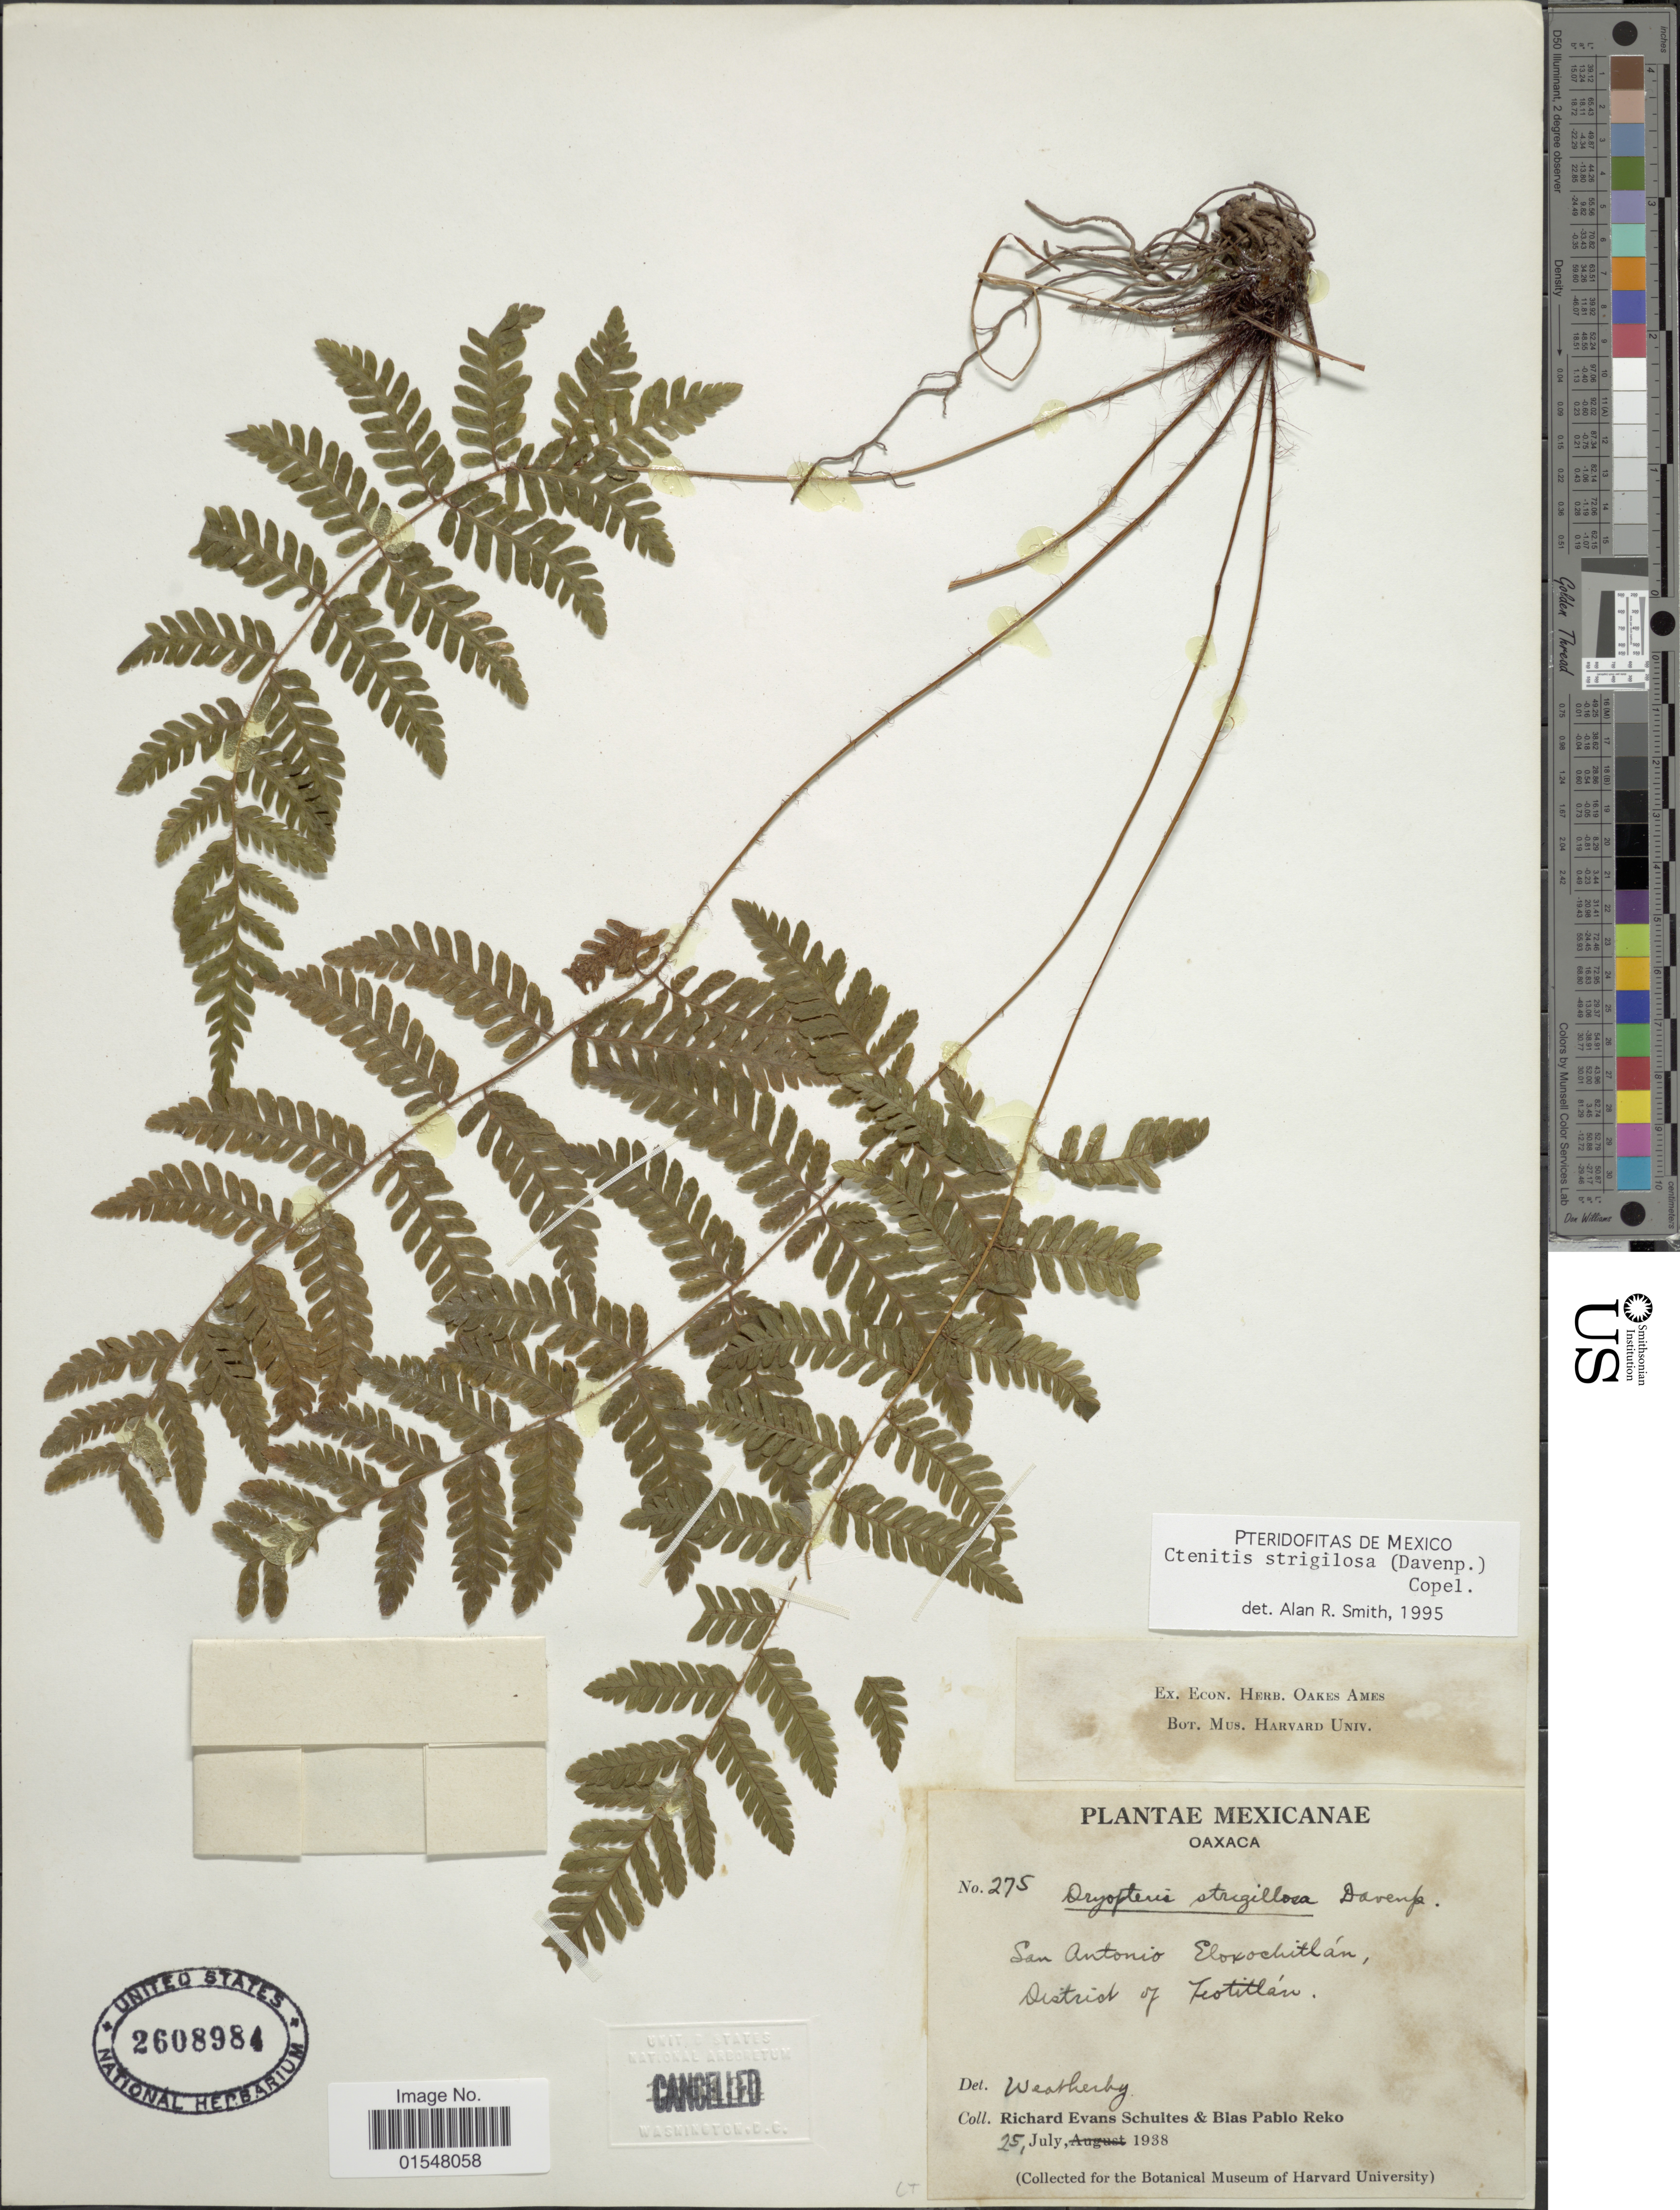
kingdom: Plantae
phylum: Tracheophyta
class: Polypodiopsida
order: Polypodiales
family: Dryopteridaceae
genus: Ctenitis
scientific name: Ctenitis strigilosa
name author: (Davenp.) Copel.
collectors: R. E. Schultes & B. P. Reko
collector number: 275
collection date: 1938-07-25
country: Mexico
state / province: Oaxaca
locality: San Antonio Eloxochitlán, District of Teotitlán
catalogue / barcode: US 2608984